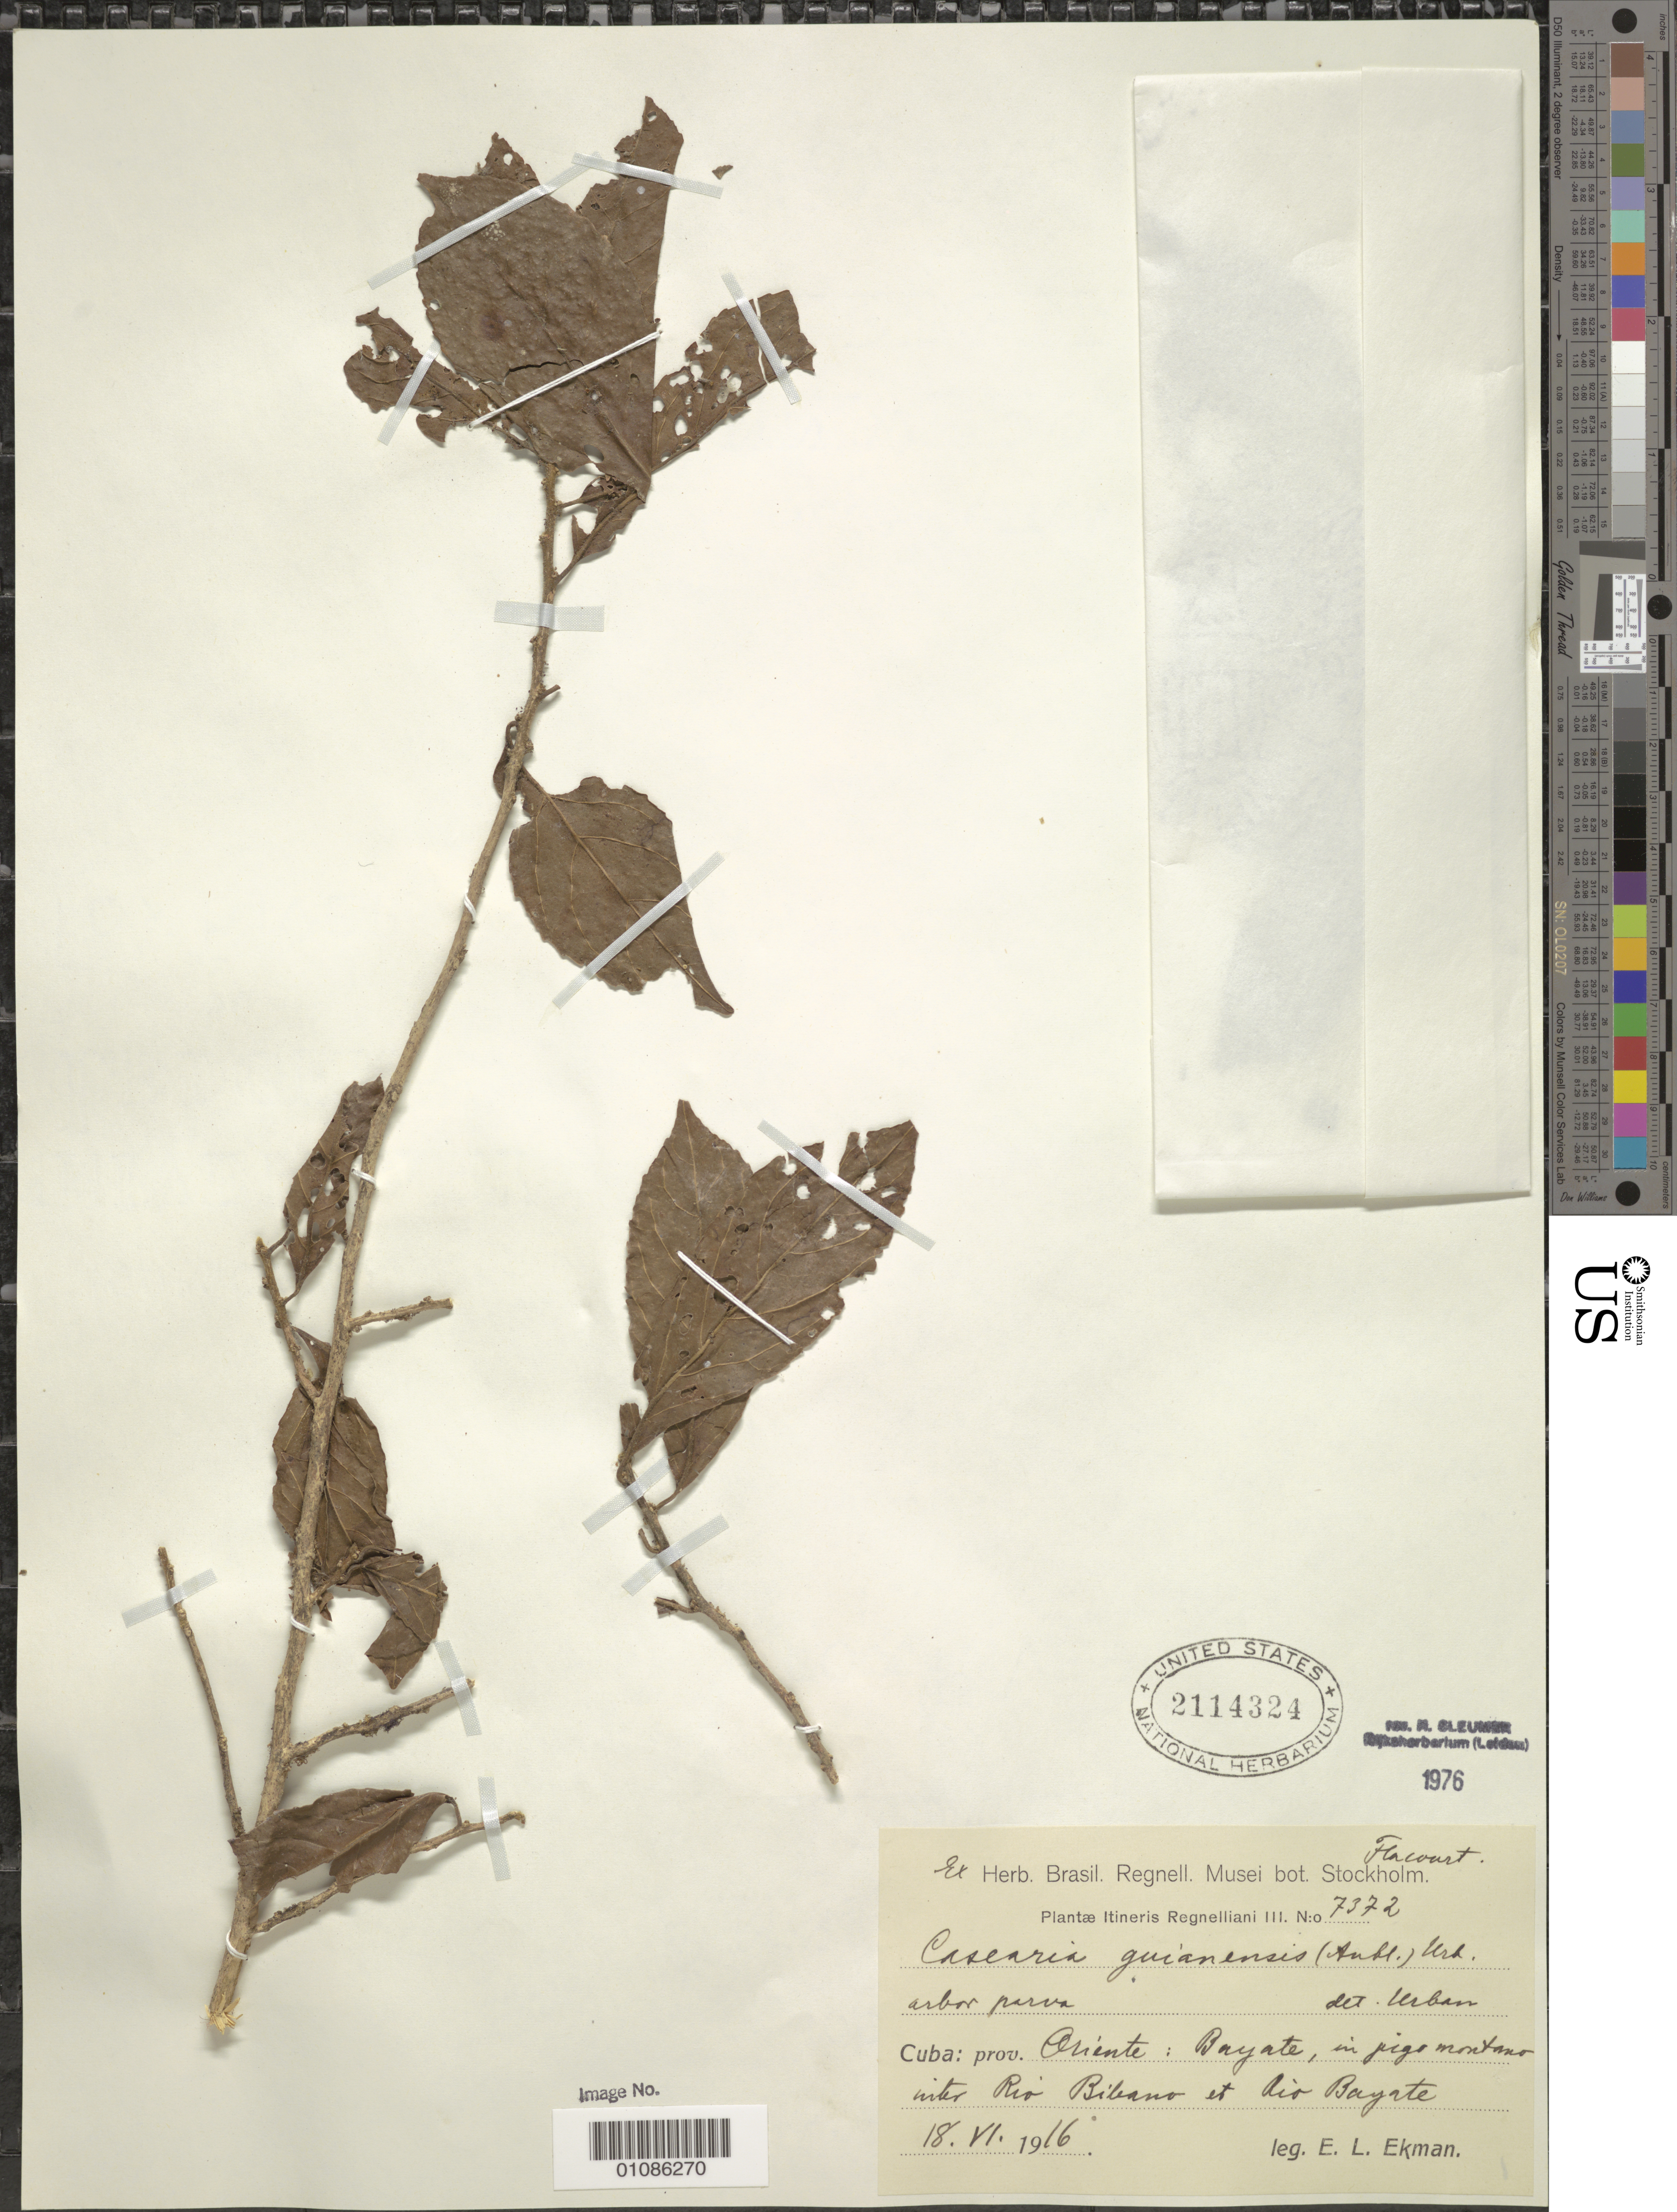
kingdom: Plantae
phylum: Tracheophyta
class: Magnoliopsida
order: Malpighiales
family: Salicaceae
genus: Casearia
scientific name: Casearia guianensis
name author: (Aubl.) Urb.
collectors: E. L. Ekman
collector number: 7372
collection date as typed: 18 Jun 1916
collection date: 1916-06-18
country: Cuba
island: Cuba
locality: Oriente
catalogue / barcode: US 2114324